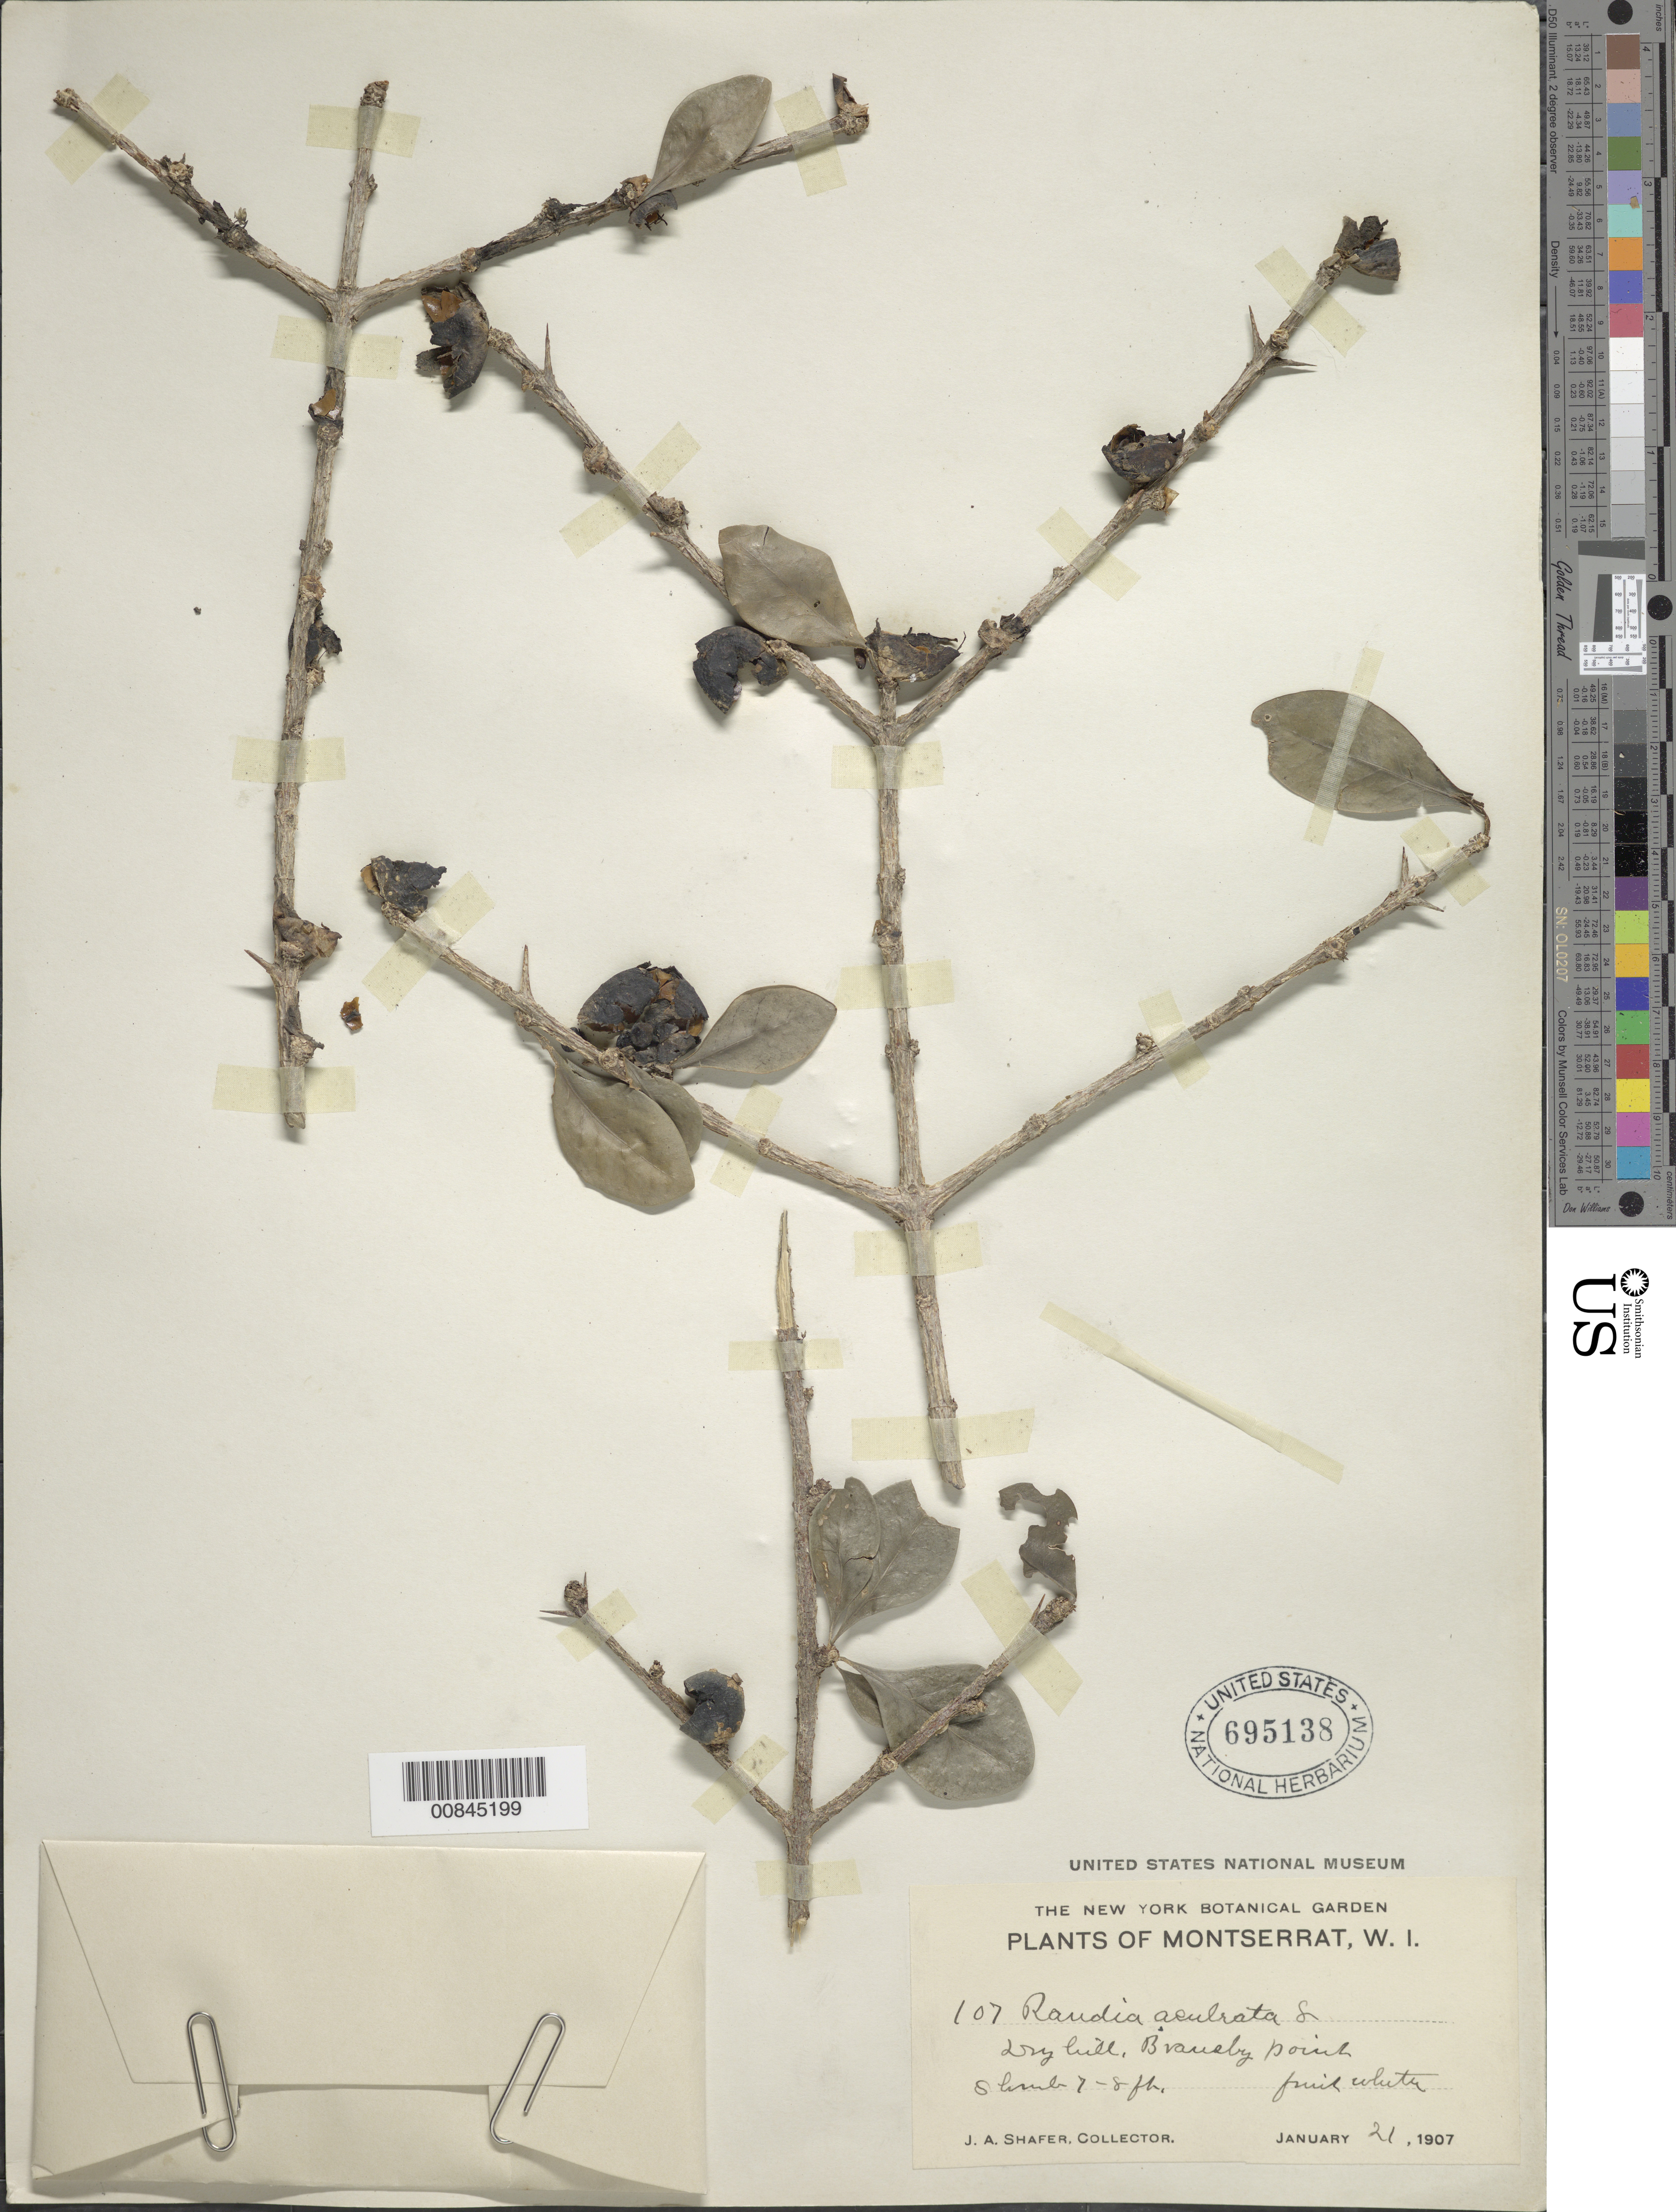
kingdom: Plantae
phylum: Tracheophyta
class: Magnoliopsida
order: Gentianales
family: Rubiaceae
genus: Randia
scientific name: Randia aculeata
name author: L.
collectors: J. A. Shafer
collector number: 107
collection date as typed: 21 Jan 1907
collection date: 1907-01-21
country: Montserrat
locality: Bransby Point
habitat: Dry hill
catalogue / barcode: US 695138